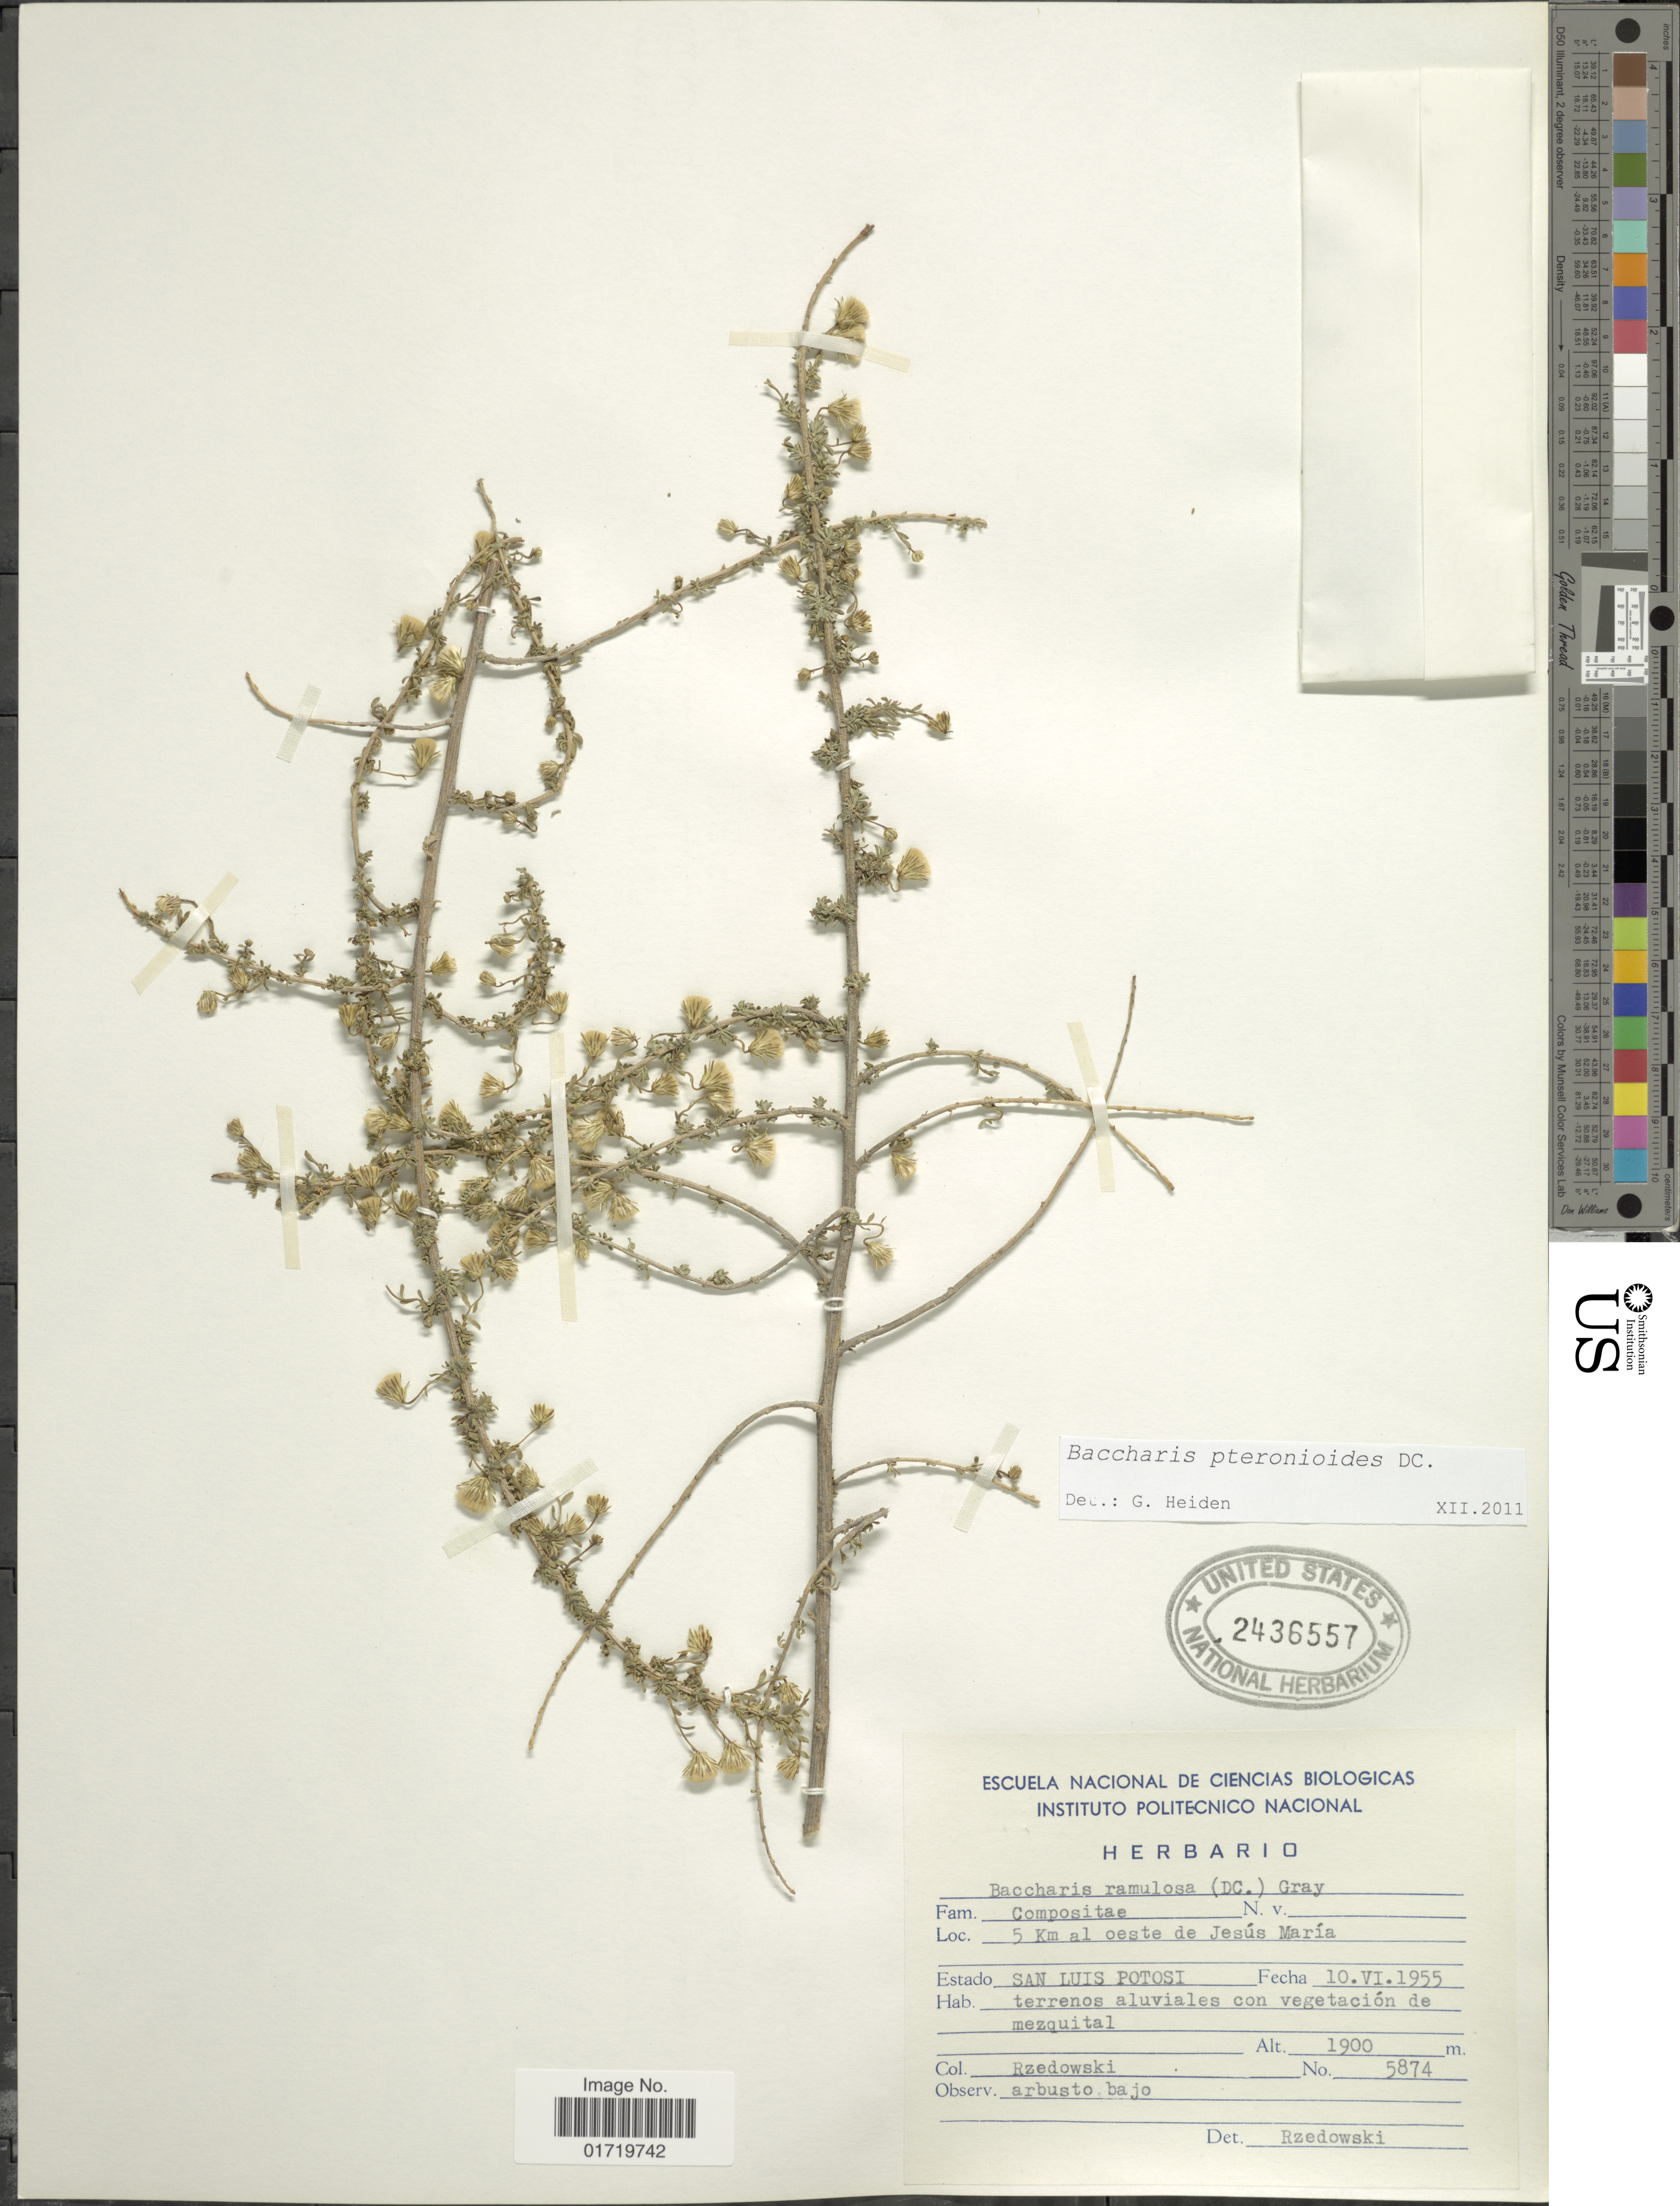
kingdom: Plantae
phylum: Tracheophyta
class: Magnoliopsida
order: Asterales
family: Asteraceae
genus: Baccharis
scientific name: Baccharis pteronioides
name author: DC.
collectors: Rzedowski, --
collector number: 5874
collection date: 1955-06-10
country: Mexico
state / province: San Luis Potosí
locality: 5 Km al oeste de Jesus Maria, Estado San Luis Potosi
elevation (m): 1900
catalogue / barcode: US 2436557